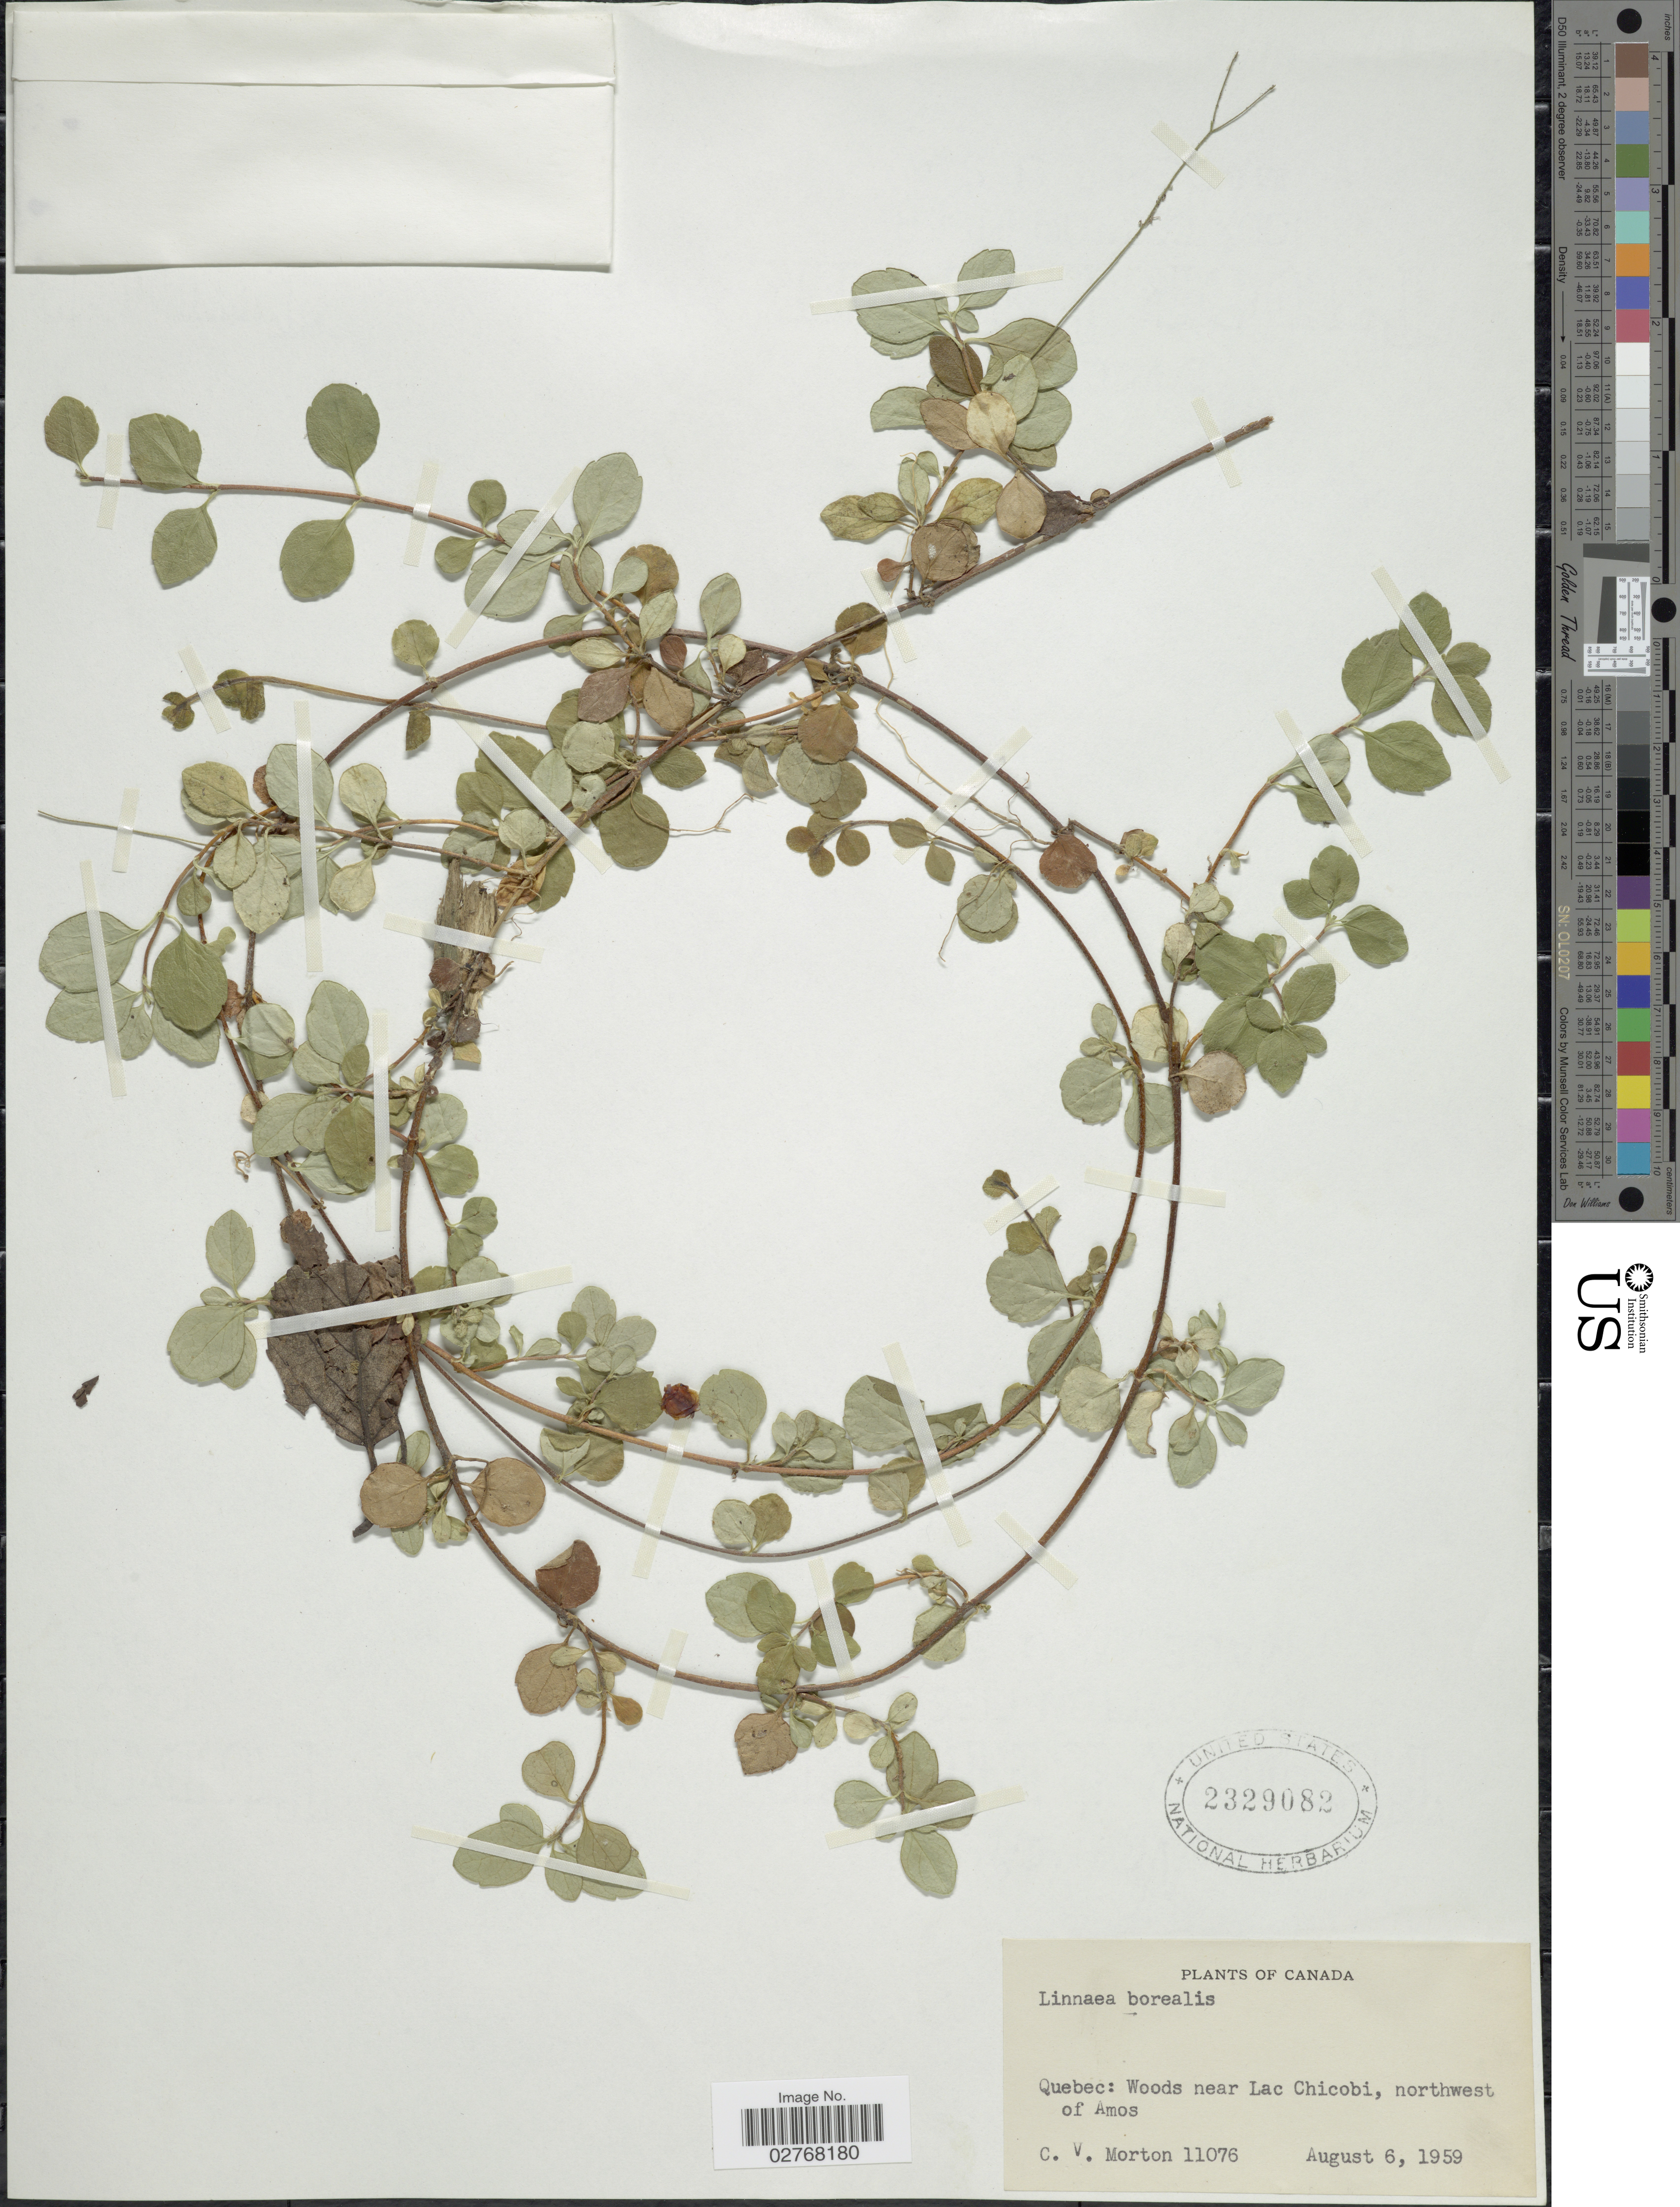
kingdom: Plantae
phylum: Tracheophyta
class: Magnoliopsida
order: Dipsacales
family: Caprifoliaceae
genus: Linnaea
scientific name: Linnaea borealis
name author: L.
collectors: C. V. Morton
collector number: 11076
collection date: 1959-08-06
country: Canada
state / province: Quebec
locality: Woods near Lac Chicobi, northwest of Amos.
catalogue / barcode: US 2329082